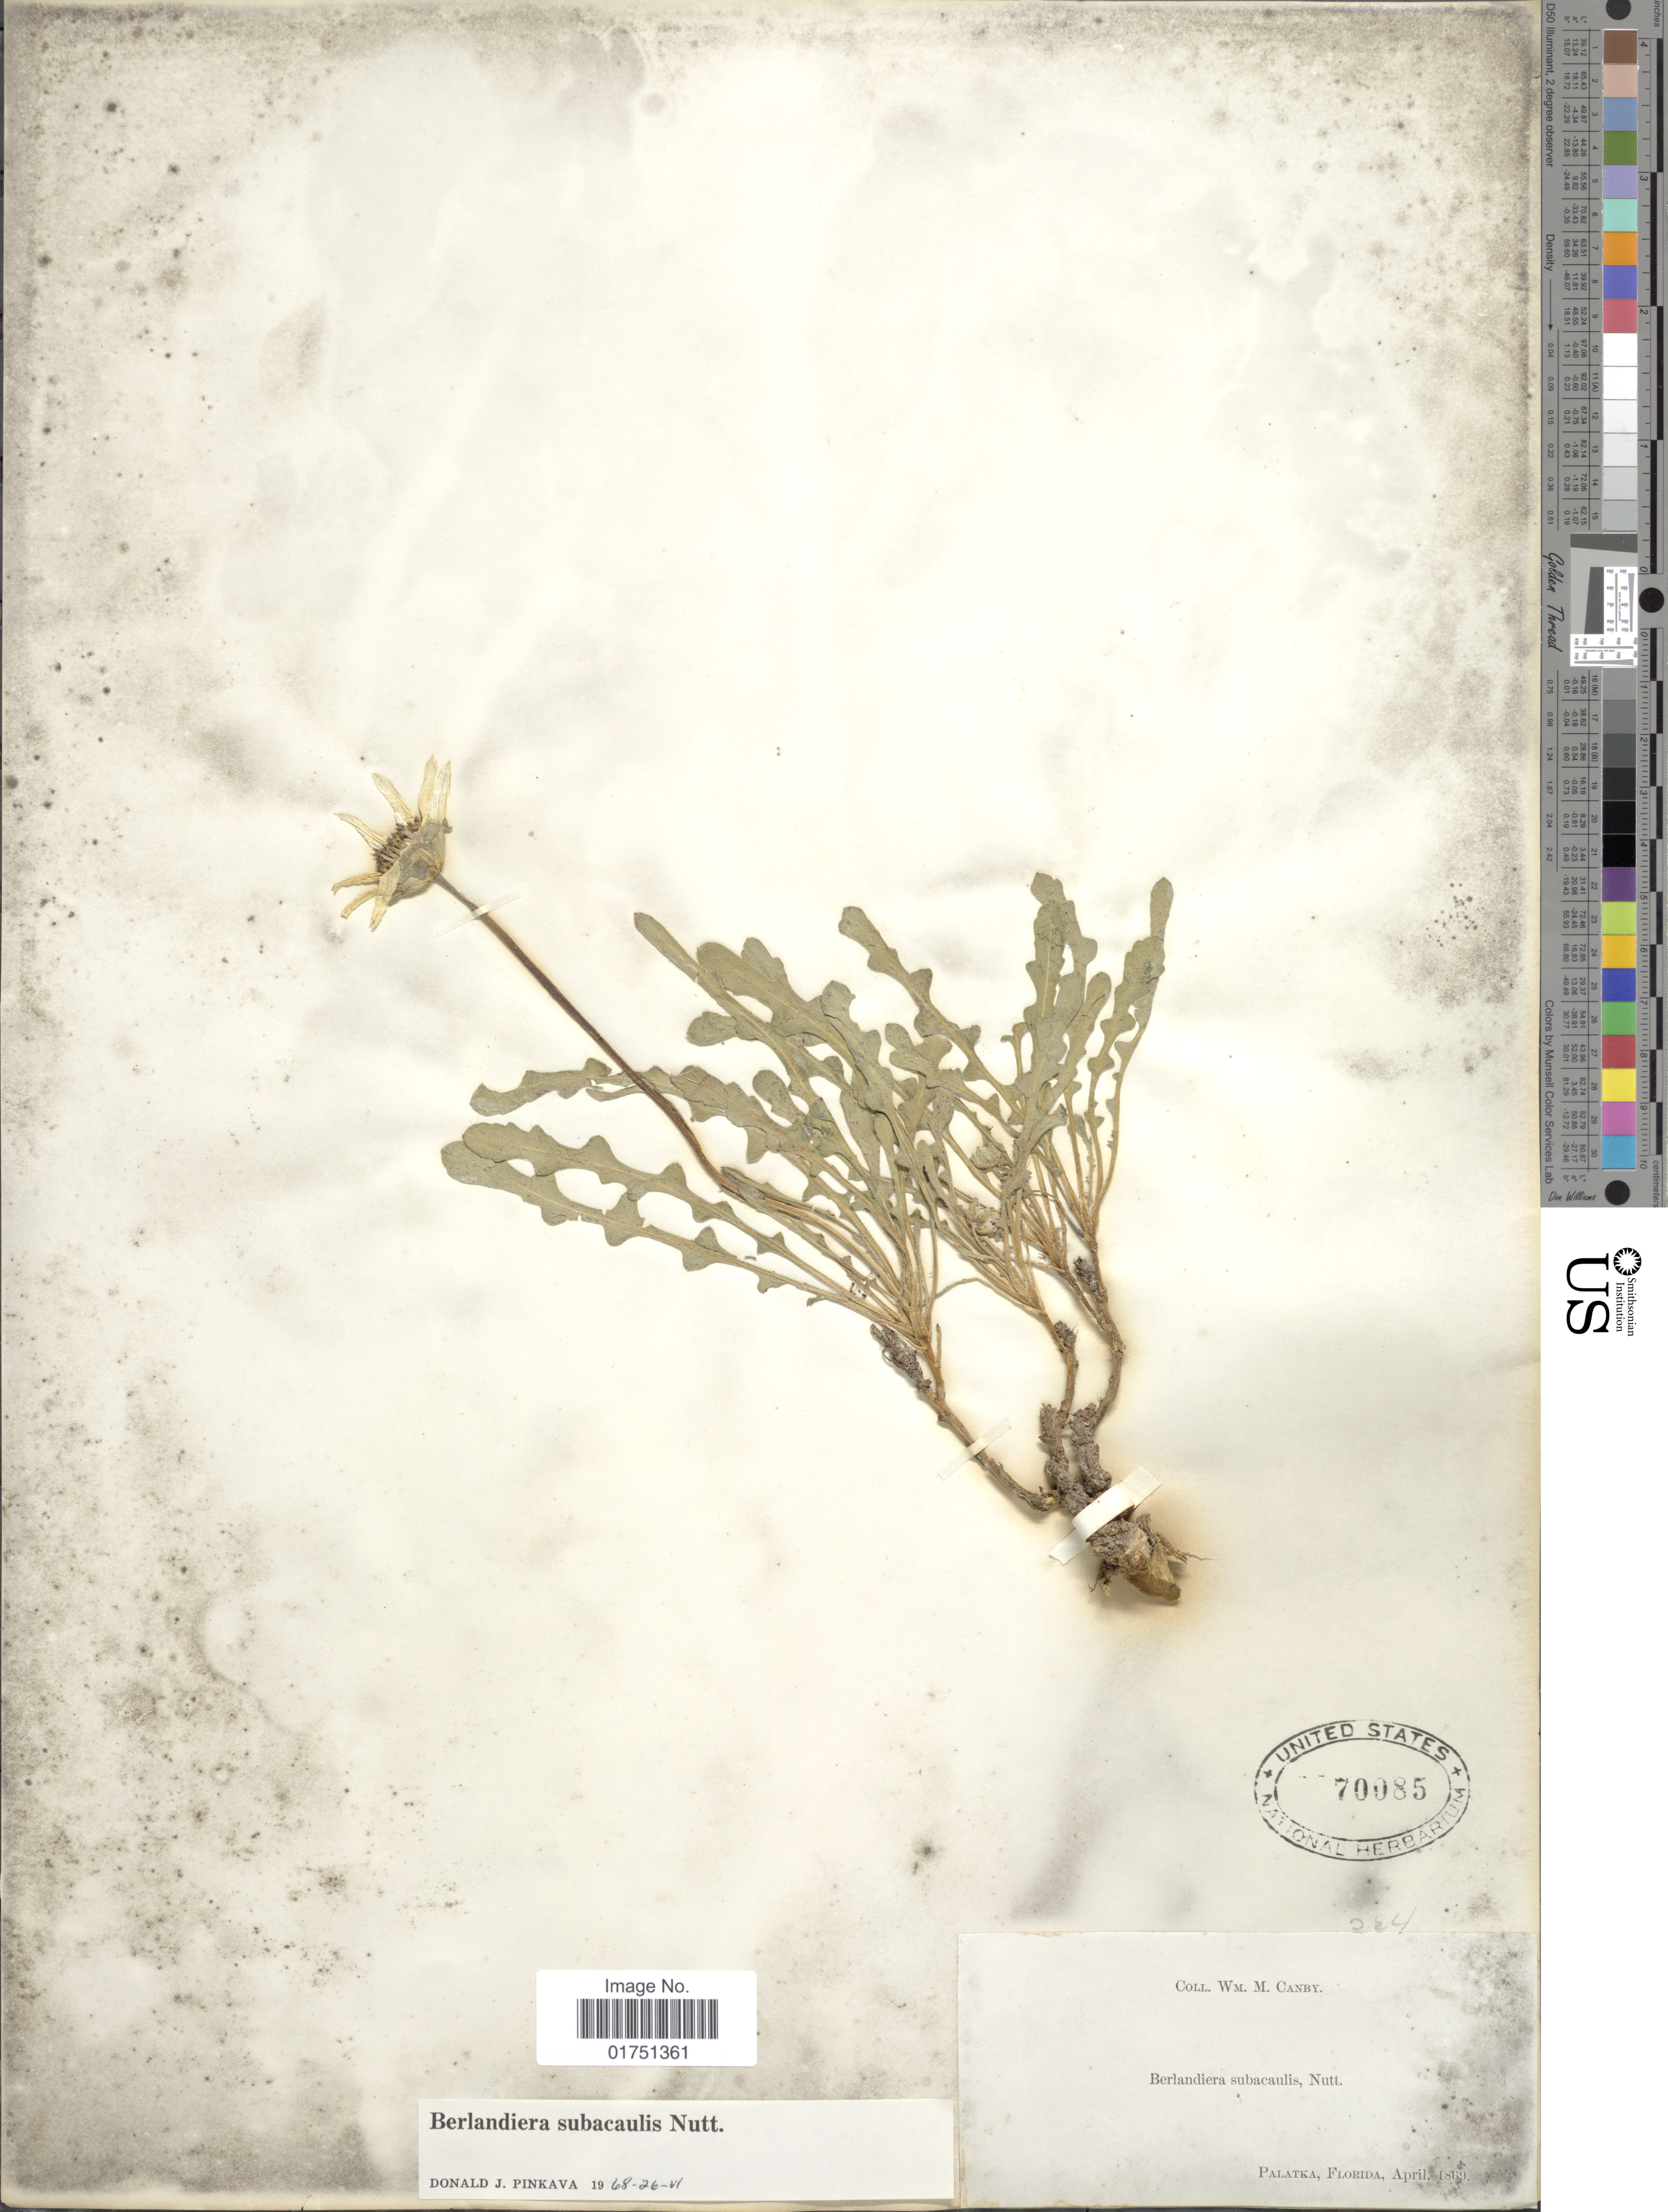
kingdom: Plantae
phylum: Tracheophyta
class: Magnoliopsida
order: Asterales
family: Asteraceae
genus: Berlandiera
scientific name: Berlandiera subacaulis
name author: Nutt.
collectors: W. M. Canby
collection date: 1869-04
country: United States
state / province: Florida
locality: Palatka, Florida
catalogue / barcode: US 70085